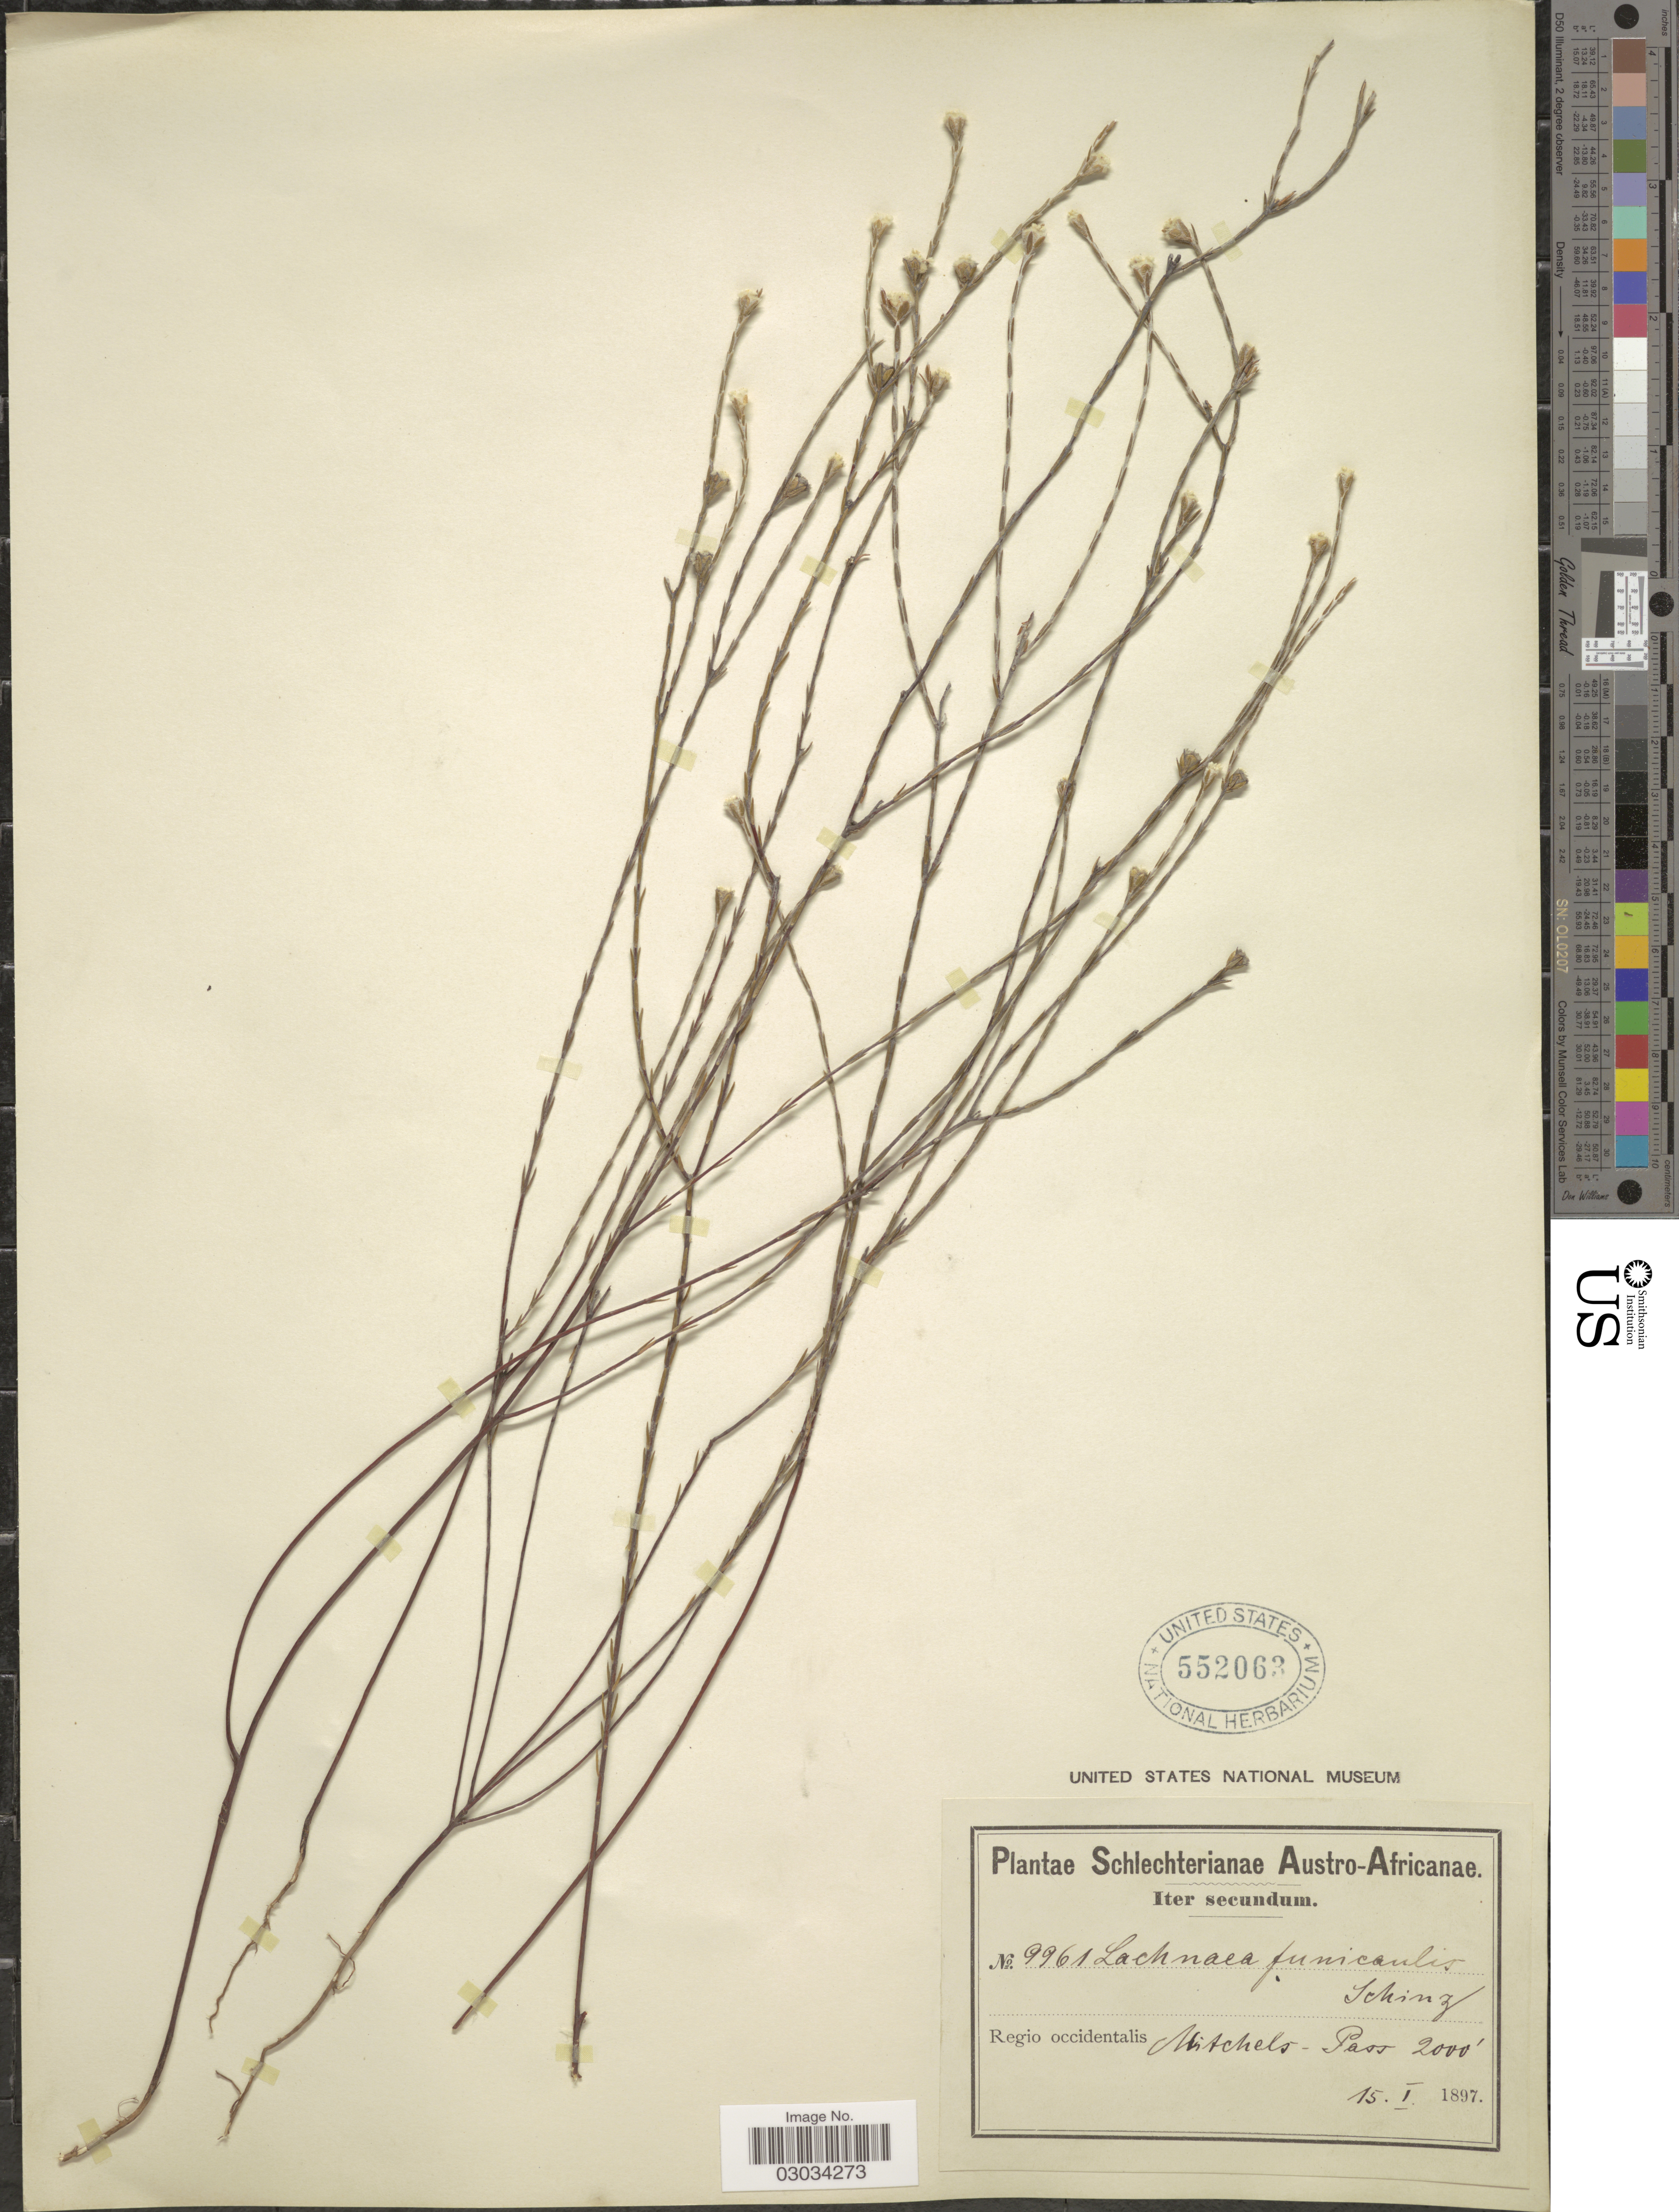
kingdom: Plantae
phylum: Tracheophyta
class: Magnoliopsida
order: Malvales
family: Thymelaeaceae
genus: Lachnaea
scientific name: Lachnaea funicaulis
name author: Schinz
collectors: Schlechter, --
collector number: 9961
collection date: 1897-01-15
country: South Africa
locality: Austro-Africanae. Regio occidentalis Mitchels-Pass.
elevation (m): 610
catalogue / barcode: US 552063